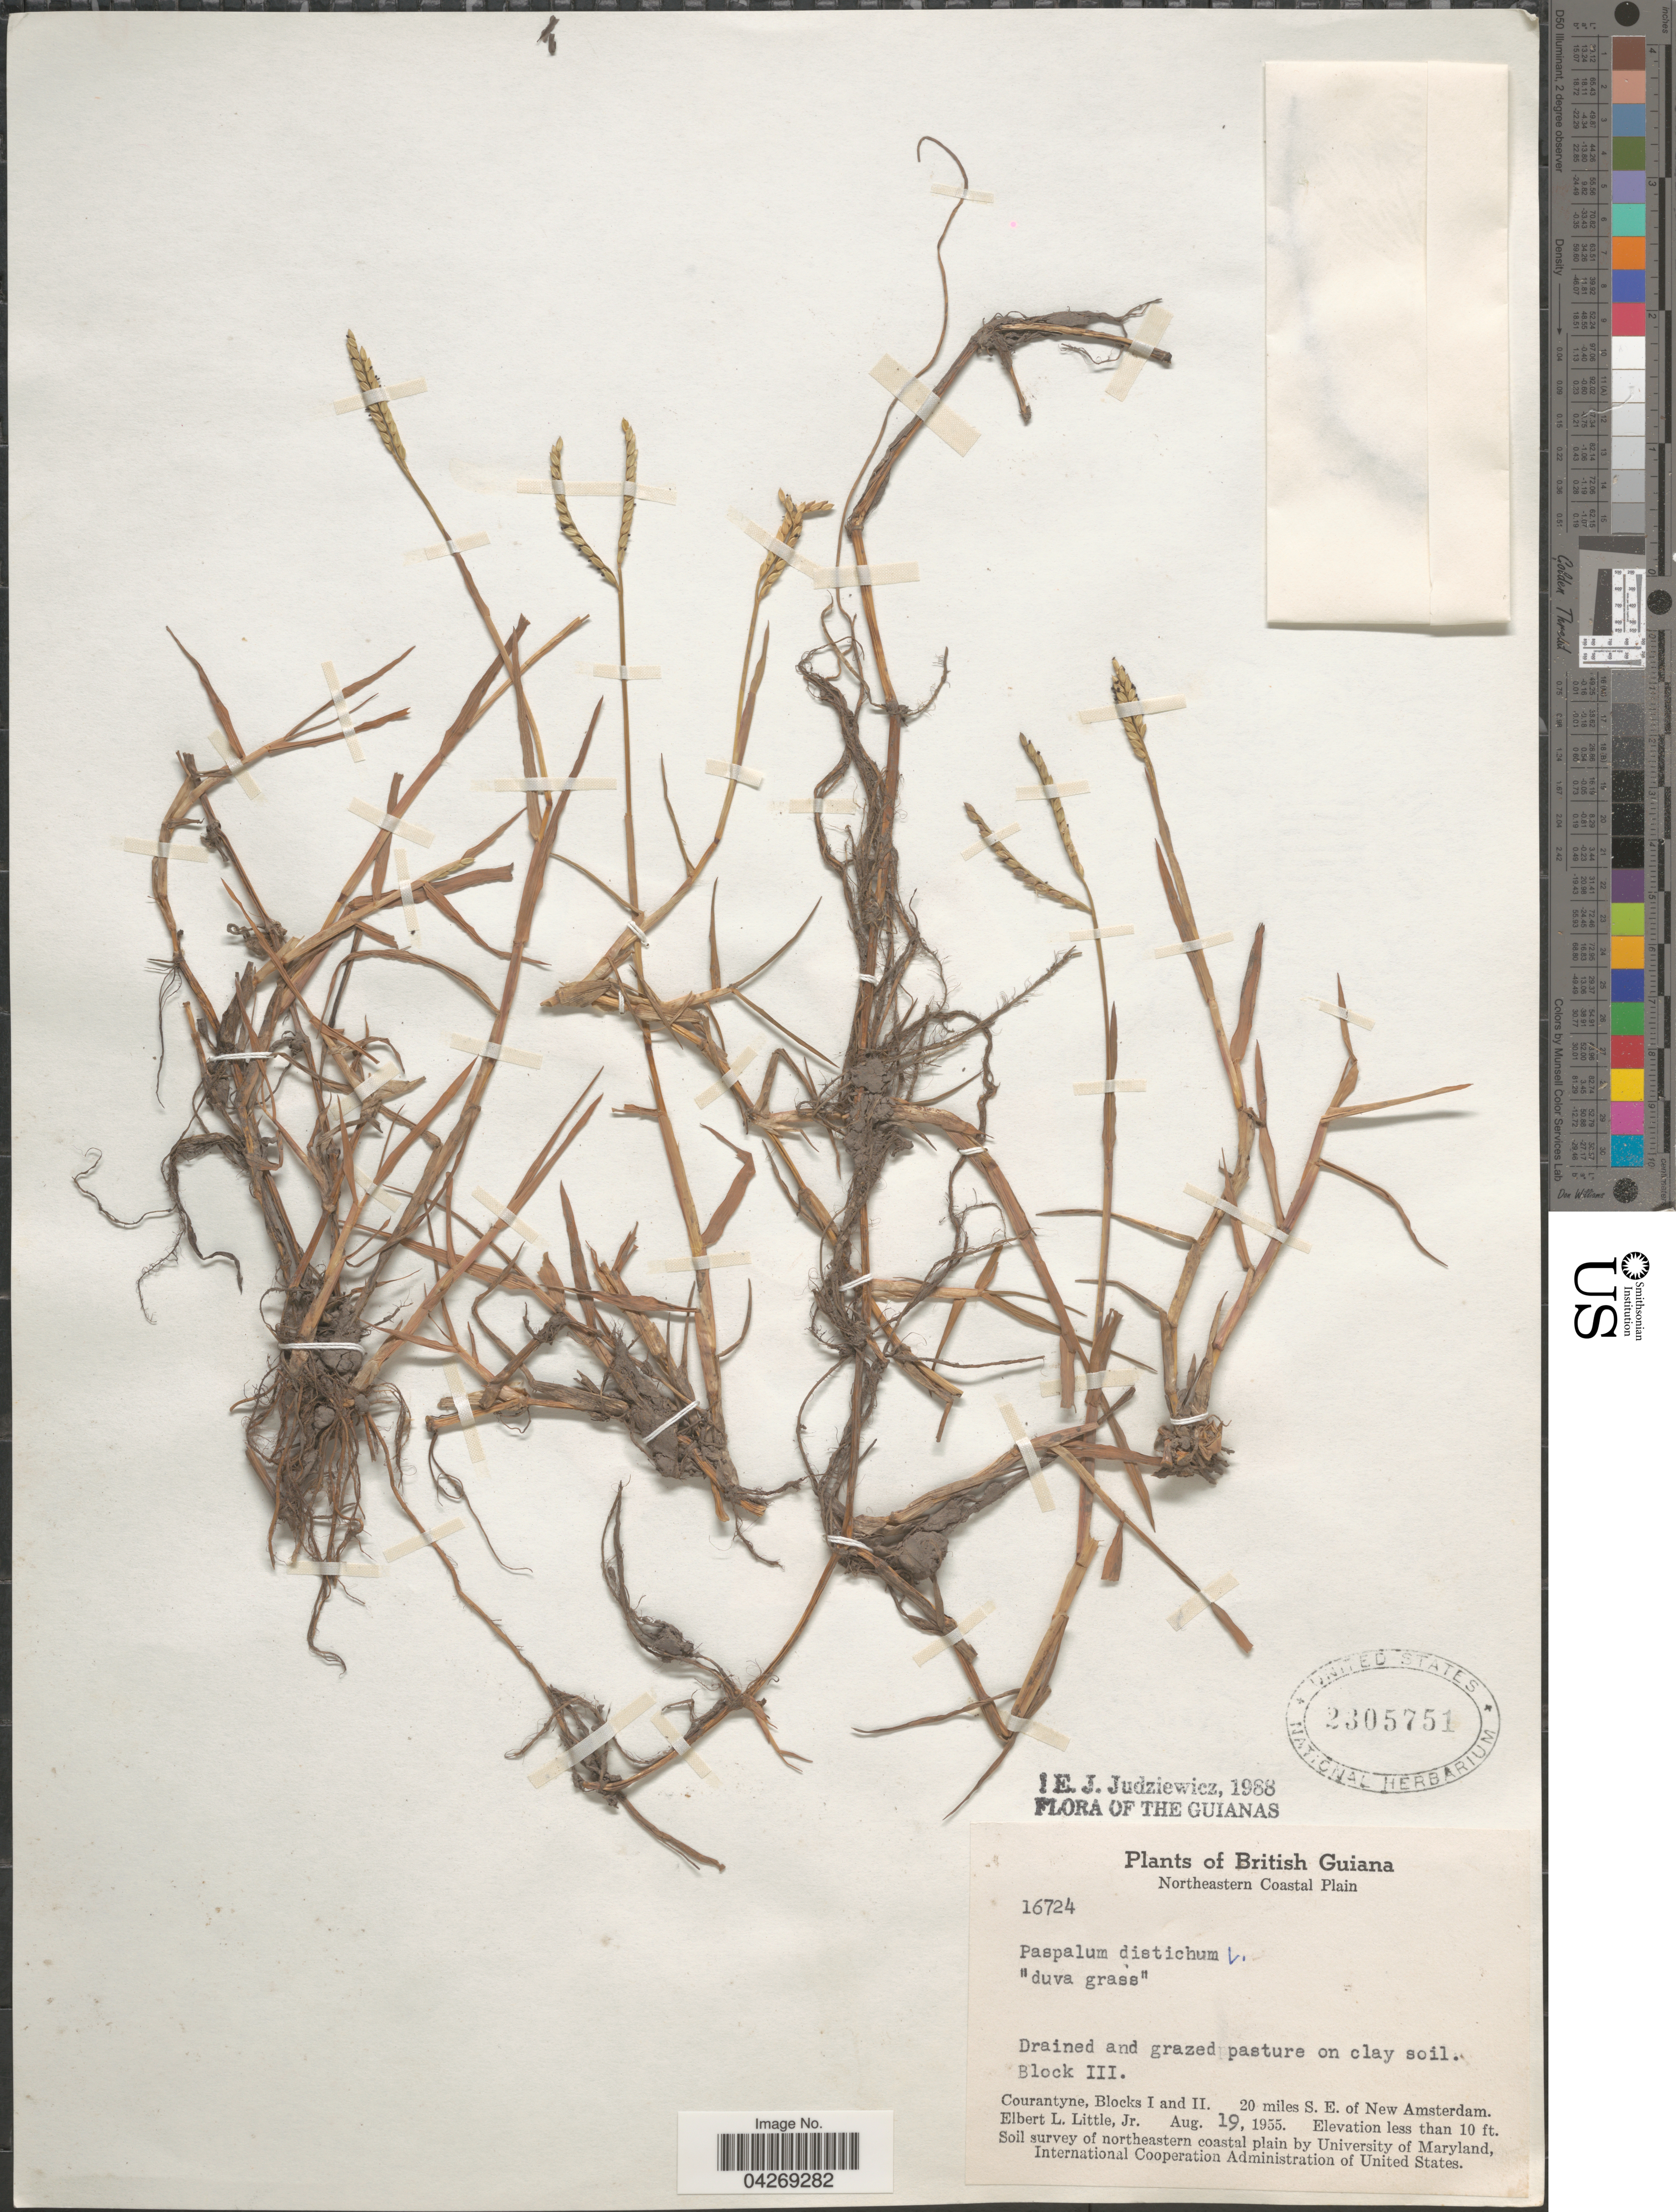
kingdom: Plantae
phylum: Tracheophyta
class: Liliopsida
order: Poales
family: Poaceae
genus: Paspalum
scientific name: Paspalum distichum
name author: L.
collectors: E. L. Little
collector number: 16724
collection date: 1955-08-19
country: Guyana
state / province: E. Berbice-Corentyne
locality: British Guiana. Northeastern Coastal Plain. Block III. Courantyne, Blocks I and II. 20 miles S. E. of New Amsterdam. Soil survey of northeastern coastal plain.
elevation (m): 3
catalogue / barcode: US 2305751